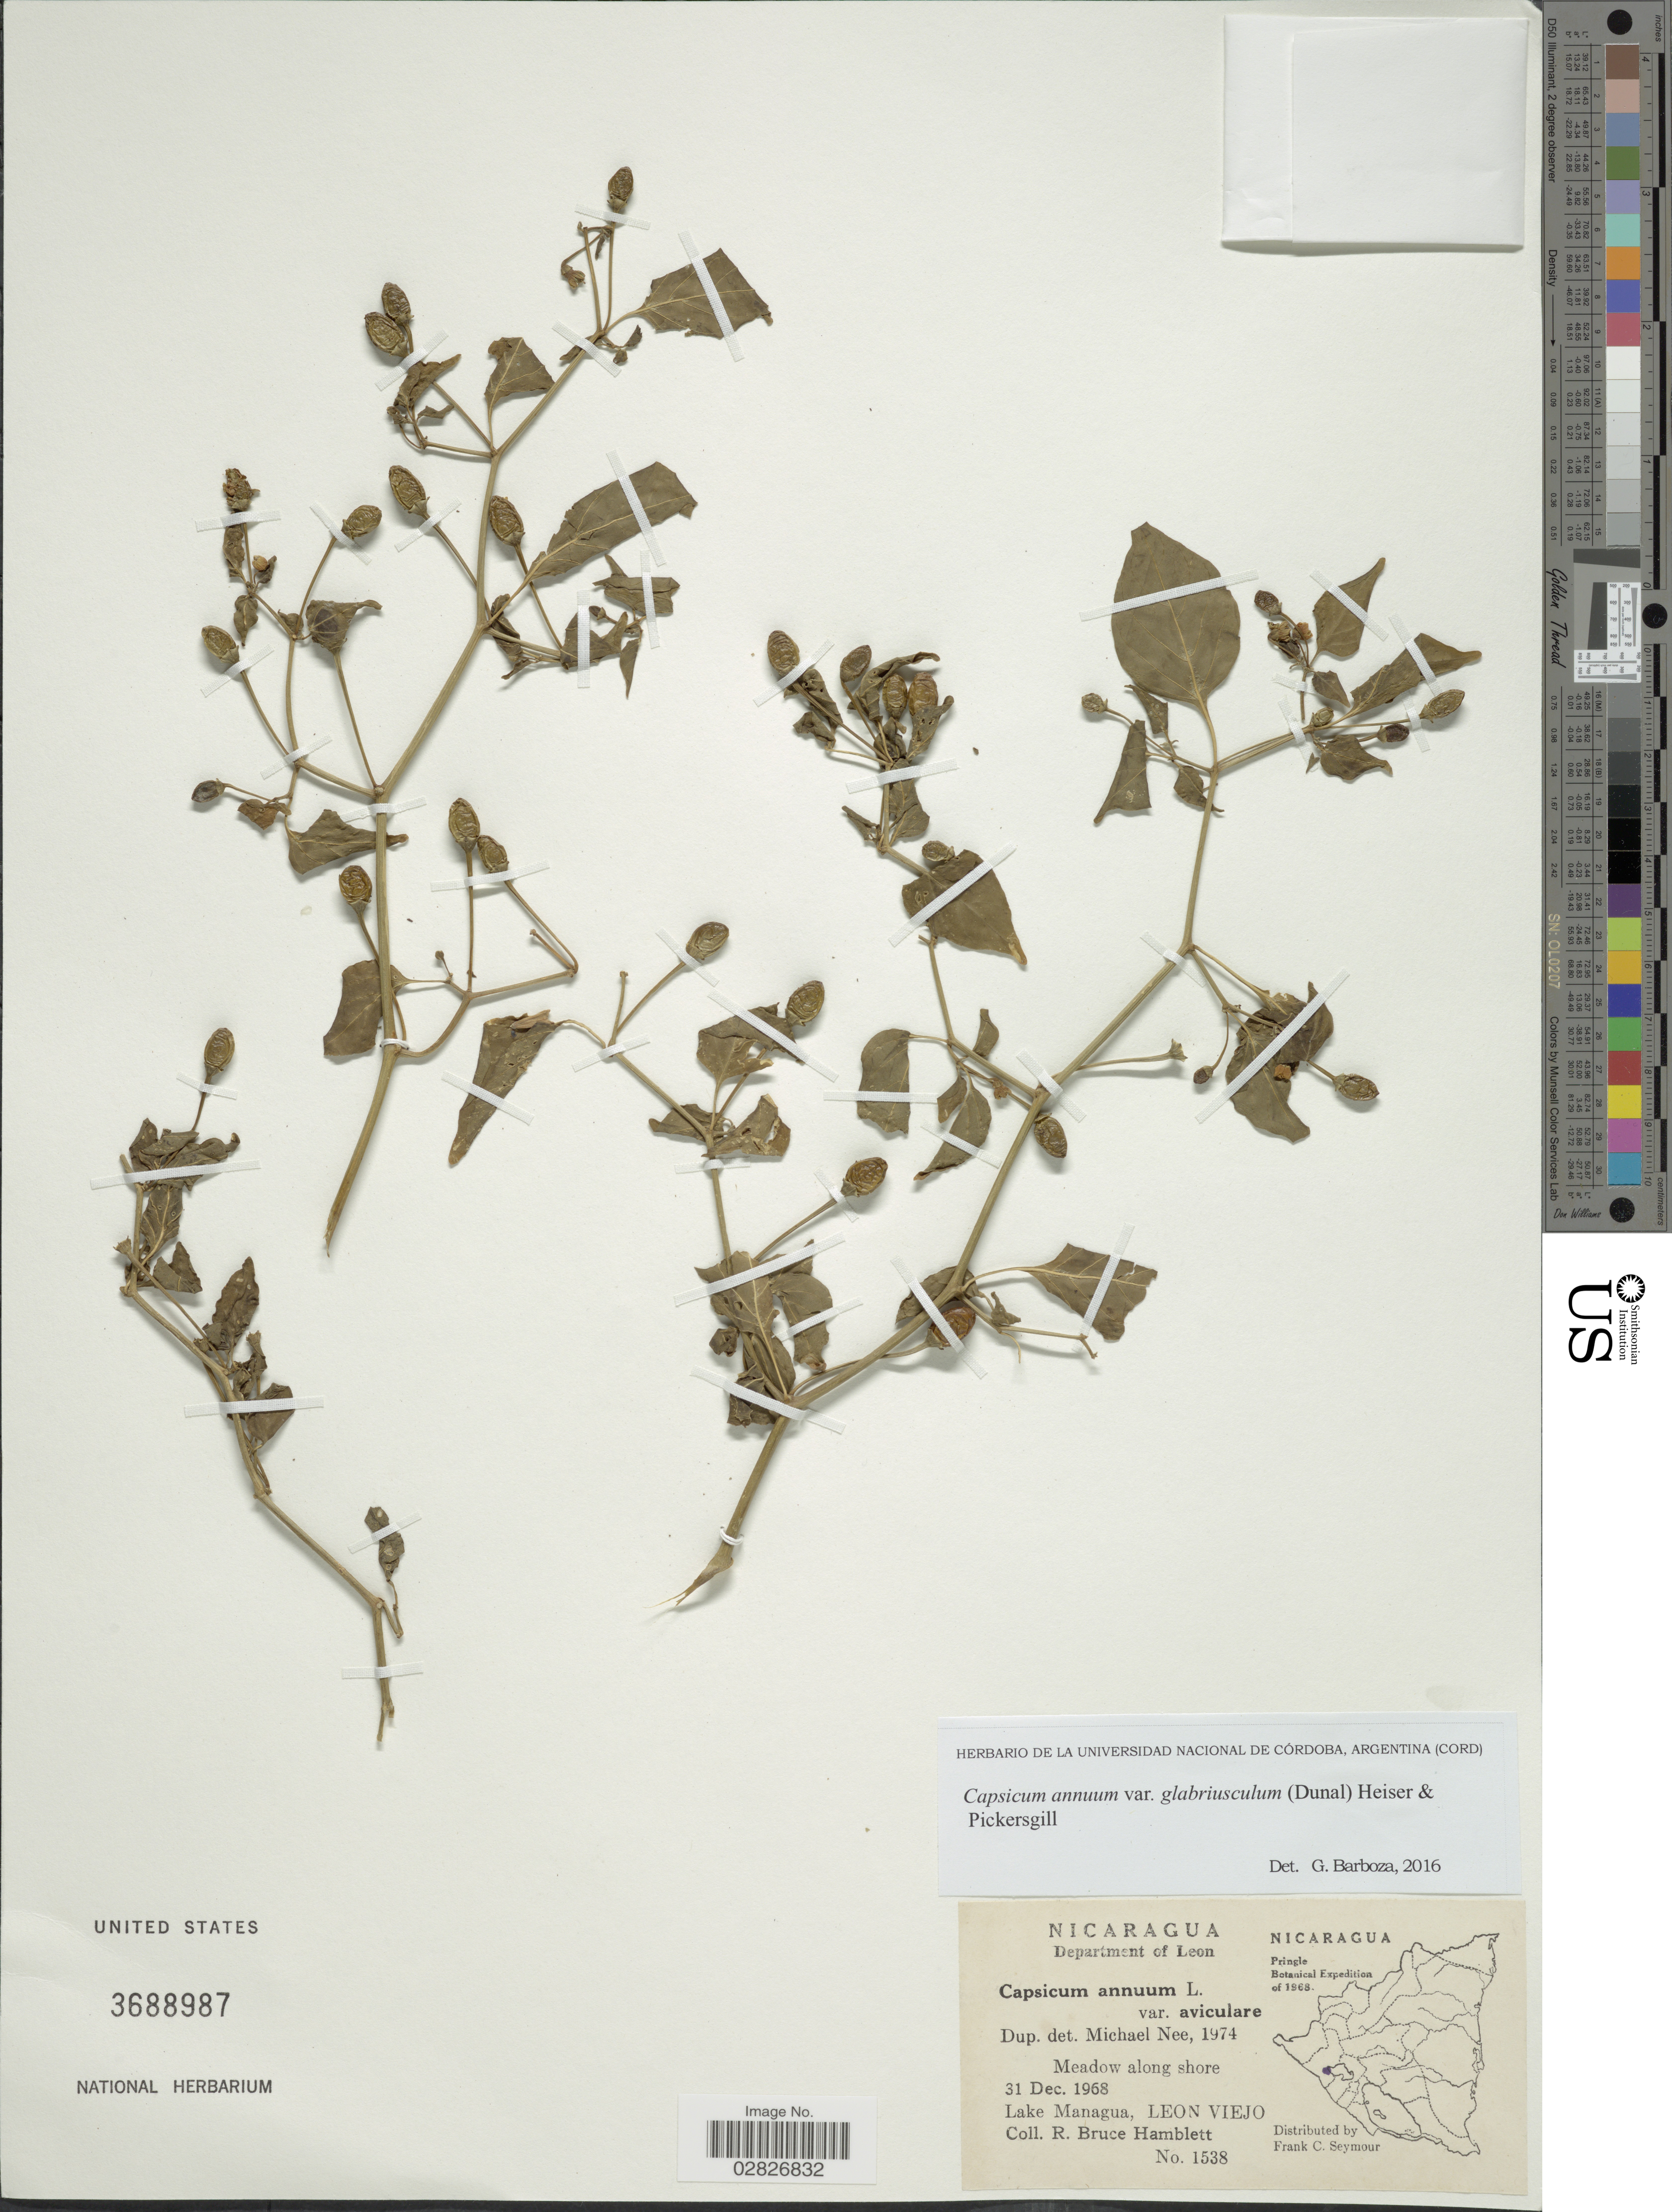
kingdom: Plantae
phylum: Tracheophyta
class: Magnoliopsida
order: Solanales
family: Solanaceae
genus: Capsicum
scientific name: Capsicum annuum var. glabriusculum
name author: (Dunal) Heiser & Pickersgill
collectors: R. Hamblett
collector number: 1538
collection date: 1968-12-31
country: Nicaragua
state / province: Leon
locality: Department of Leon, Lake Manangua, Leon Viejo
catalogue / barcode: US 3688987